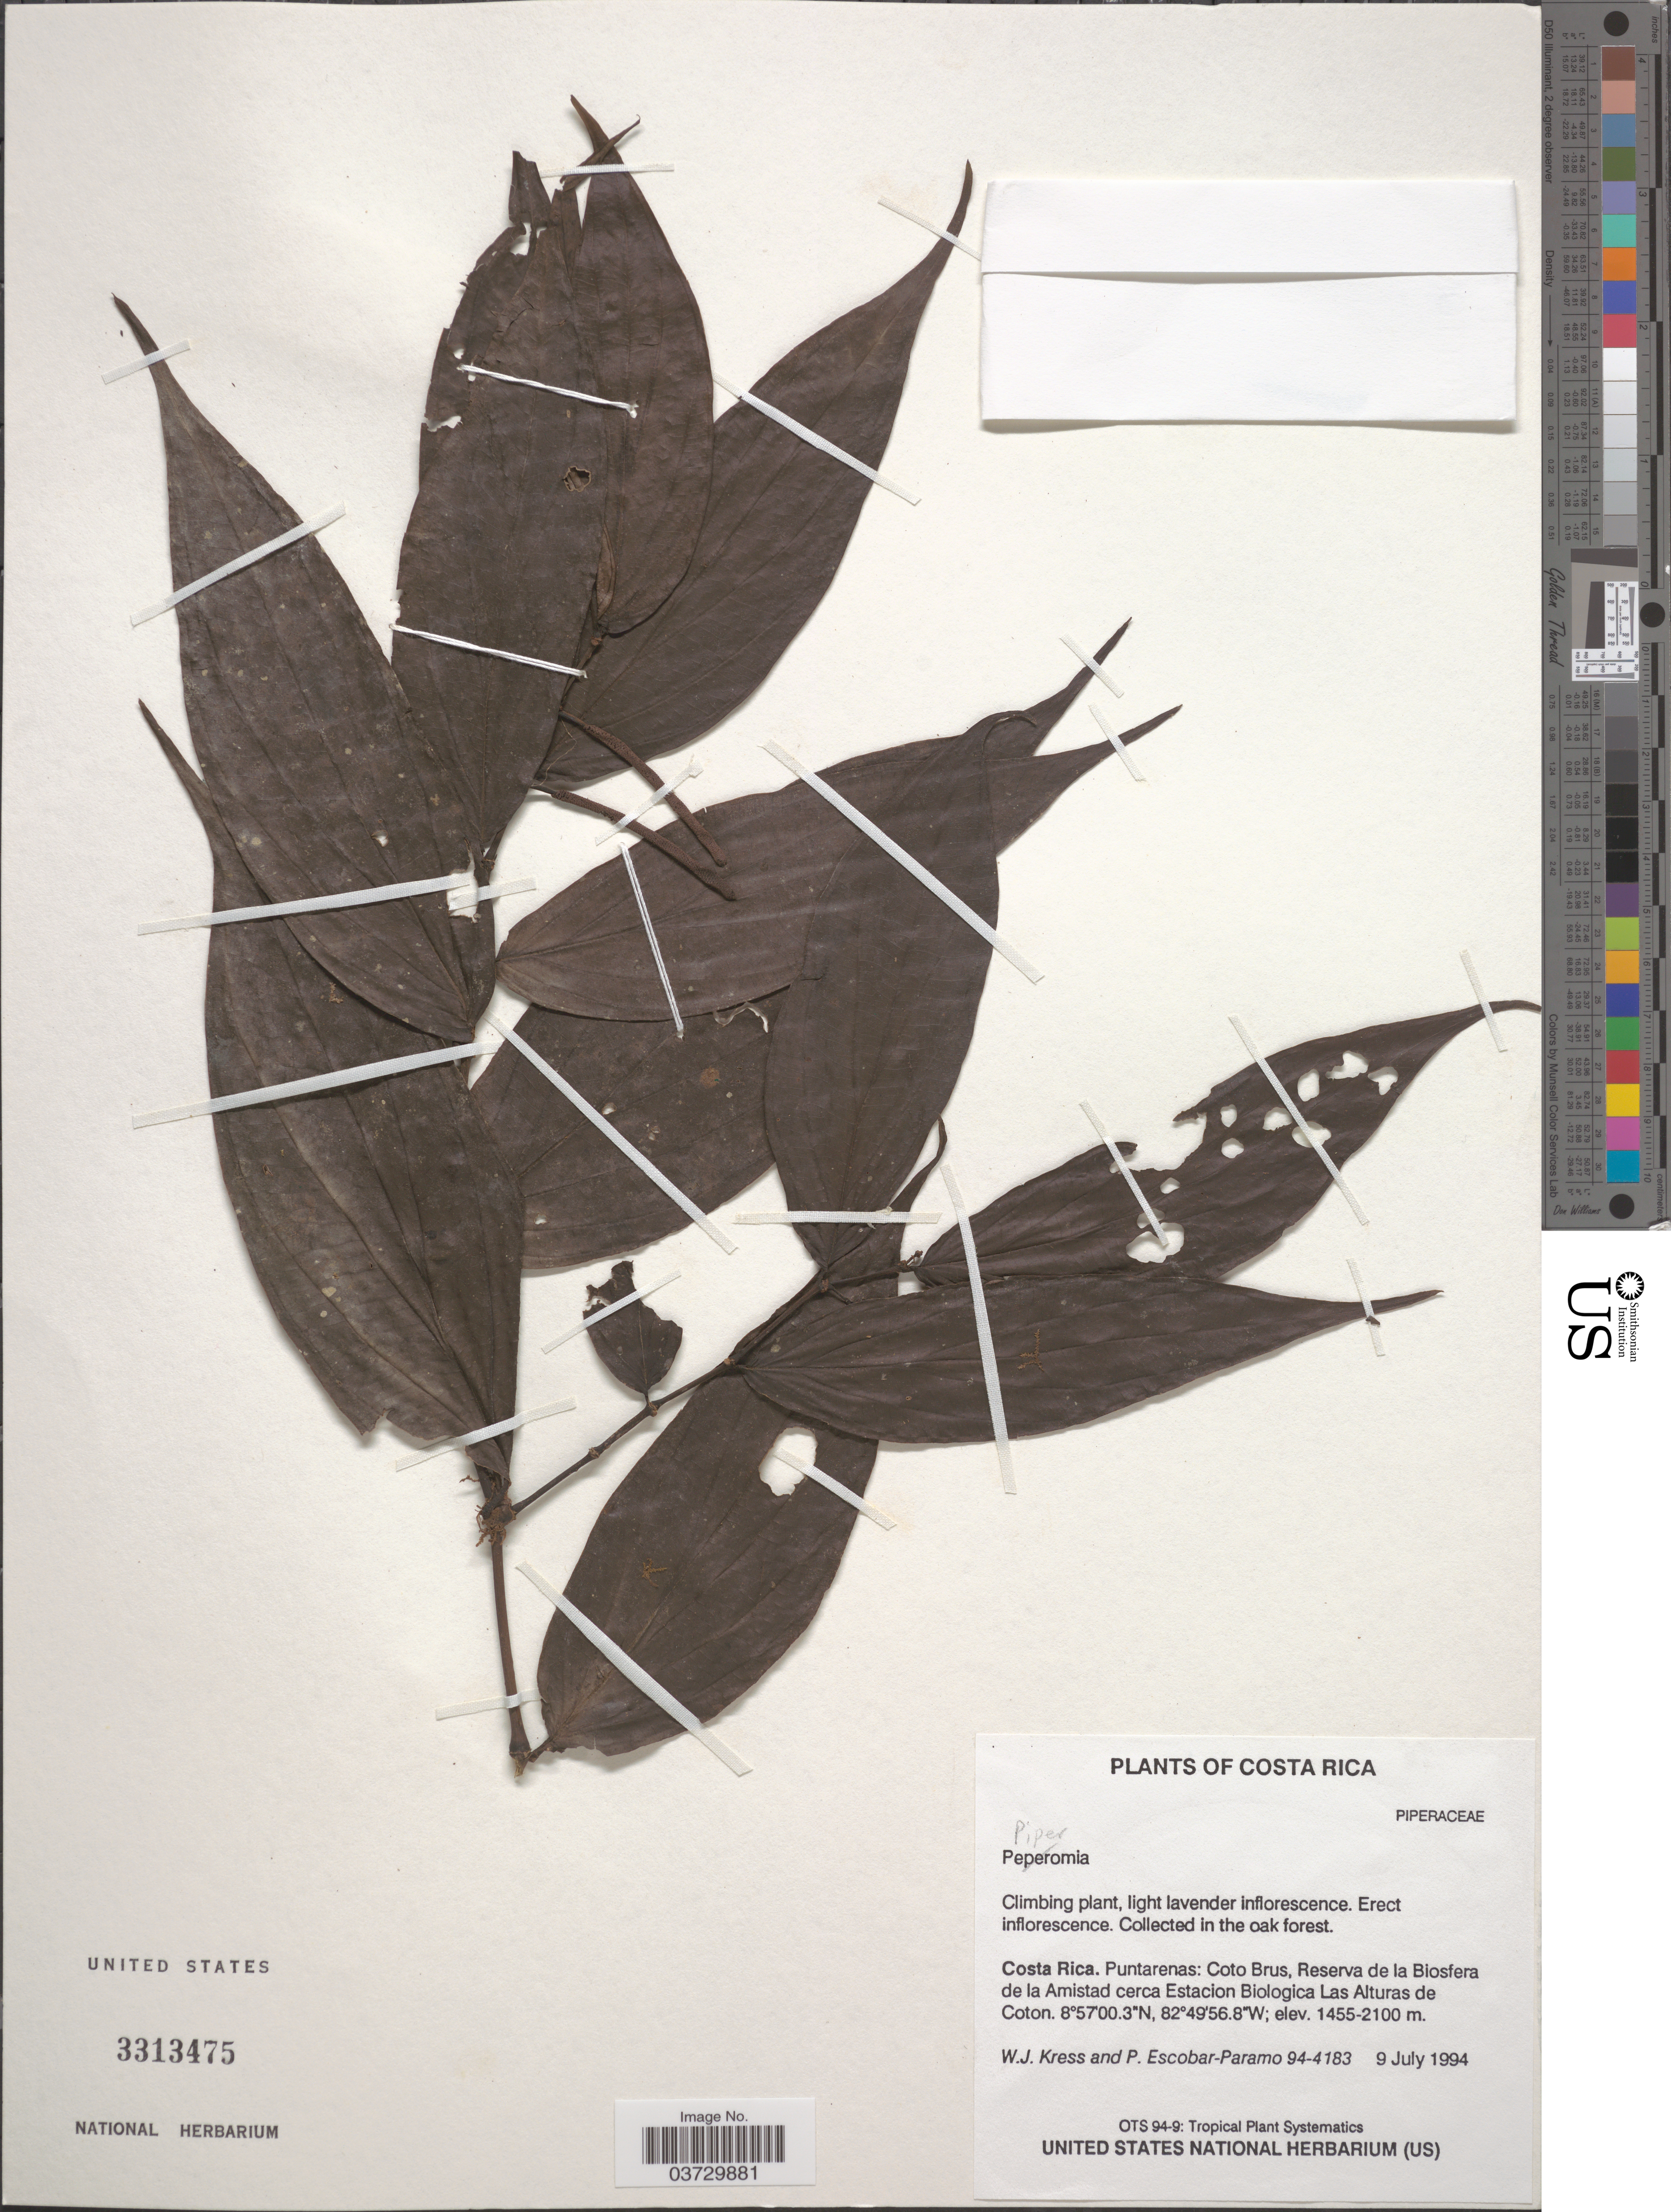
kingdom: Plantae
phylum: Tracheophyta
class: Magnoliopsida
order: Piperales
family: Piperaceae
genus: Piper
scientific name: Piper sp.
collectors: W. J. Kress & P. Escobar-Páramo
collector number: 94-4183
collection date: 1994-07-09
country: Costa Rica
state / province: Puntarenas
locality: Oak forest. Coto Brus, Reserva de la Biosfera de la Amistad cerca Estacion Biologica Las Alturas de Coton.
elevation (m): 1455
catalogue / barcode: US 3313475